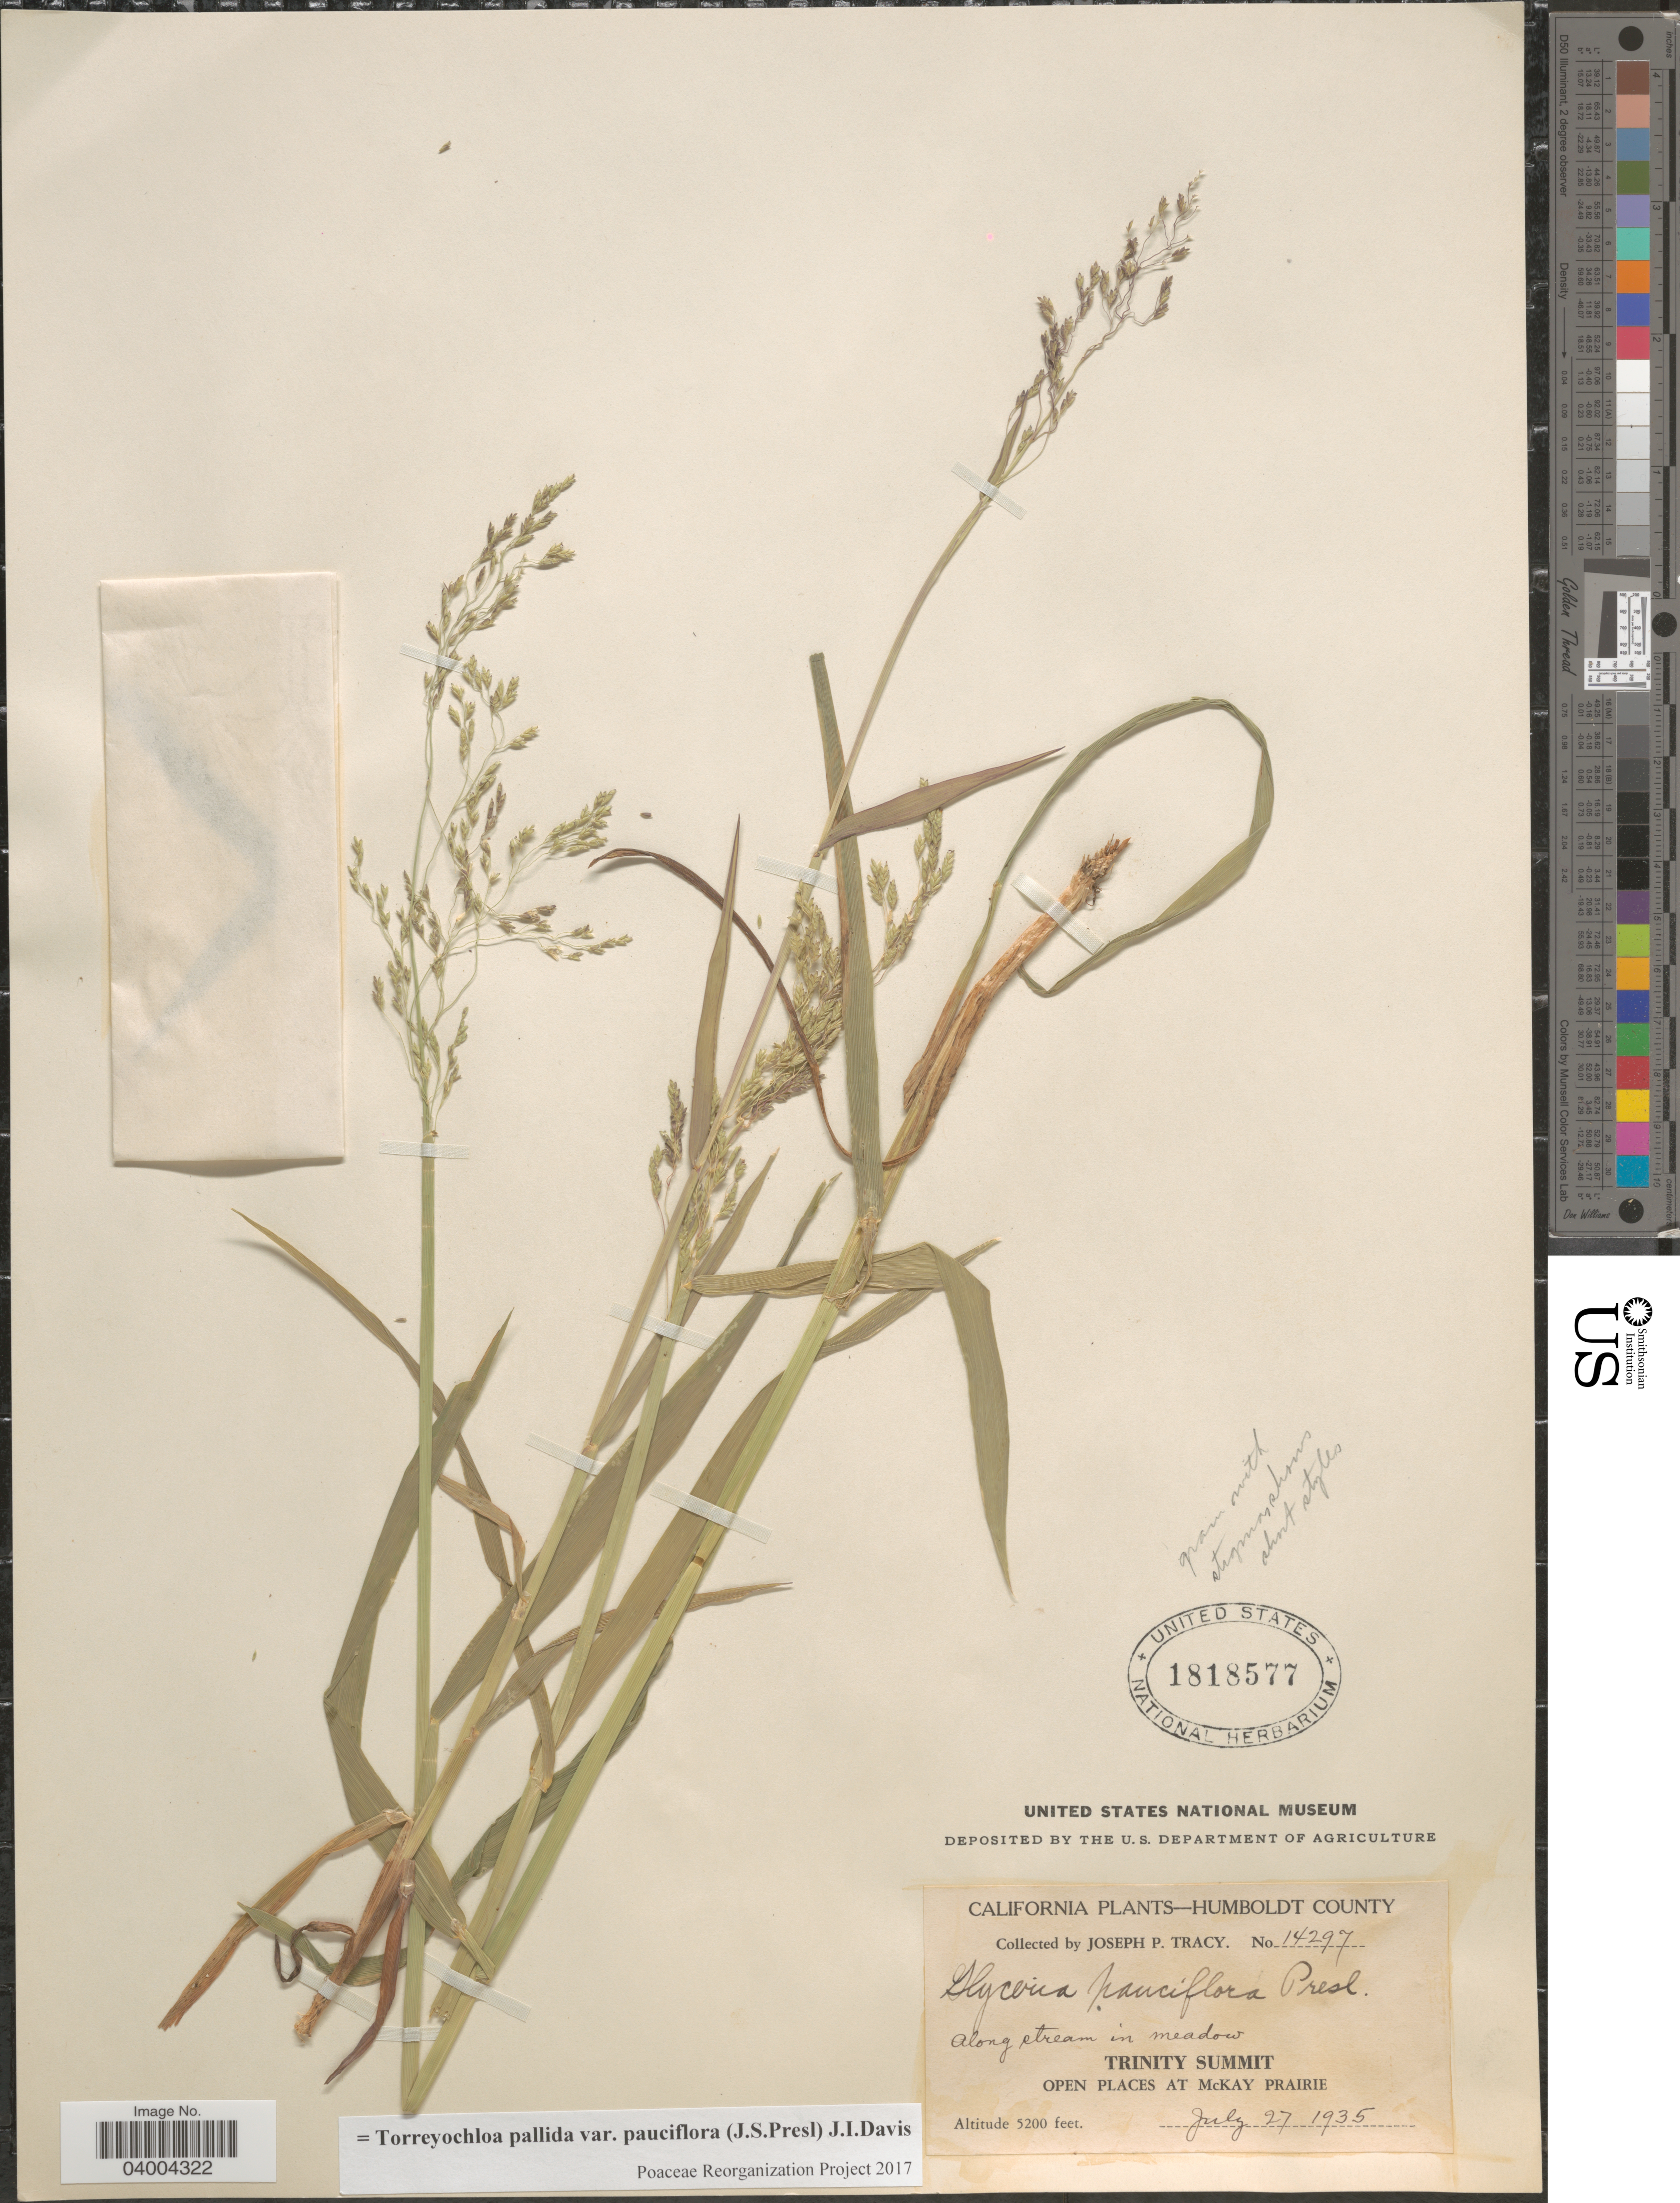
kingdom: Plantae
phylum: Tracheophyta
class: Liliopsida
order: Poales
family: Poaceae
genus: Torreyochloa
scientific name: Torreyochloa pallida var. pauciflora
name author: (J. Presl) J.I. Davis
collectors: J. Tracy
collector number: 14297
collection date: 1935-07-27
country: United States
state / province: California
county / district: Humboldt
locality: Humboldt County. Along stream in meadow. Trinity Summit. Open places at McKay Prairie.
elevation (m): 1585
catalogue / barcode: US 1818577